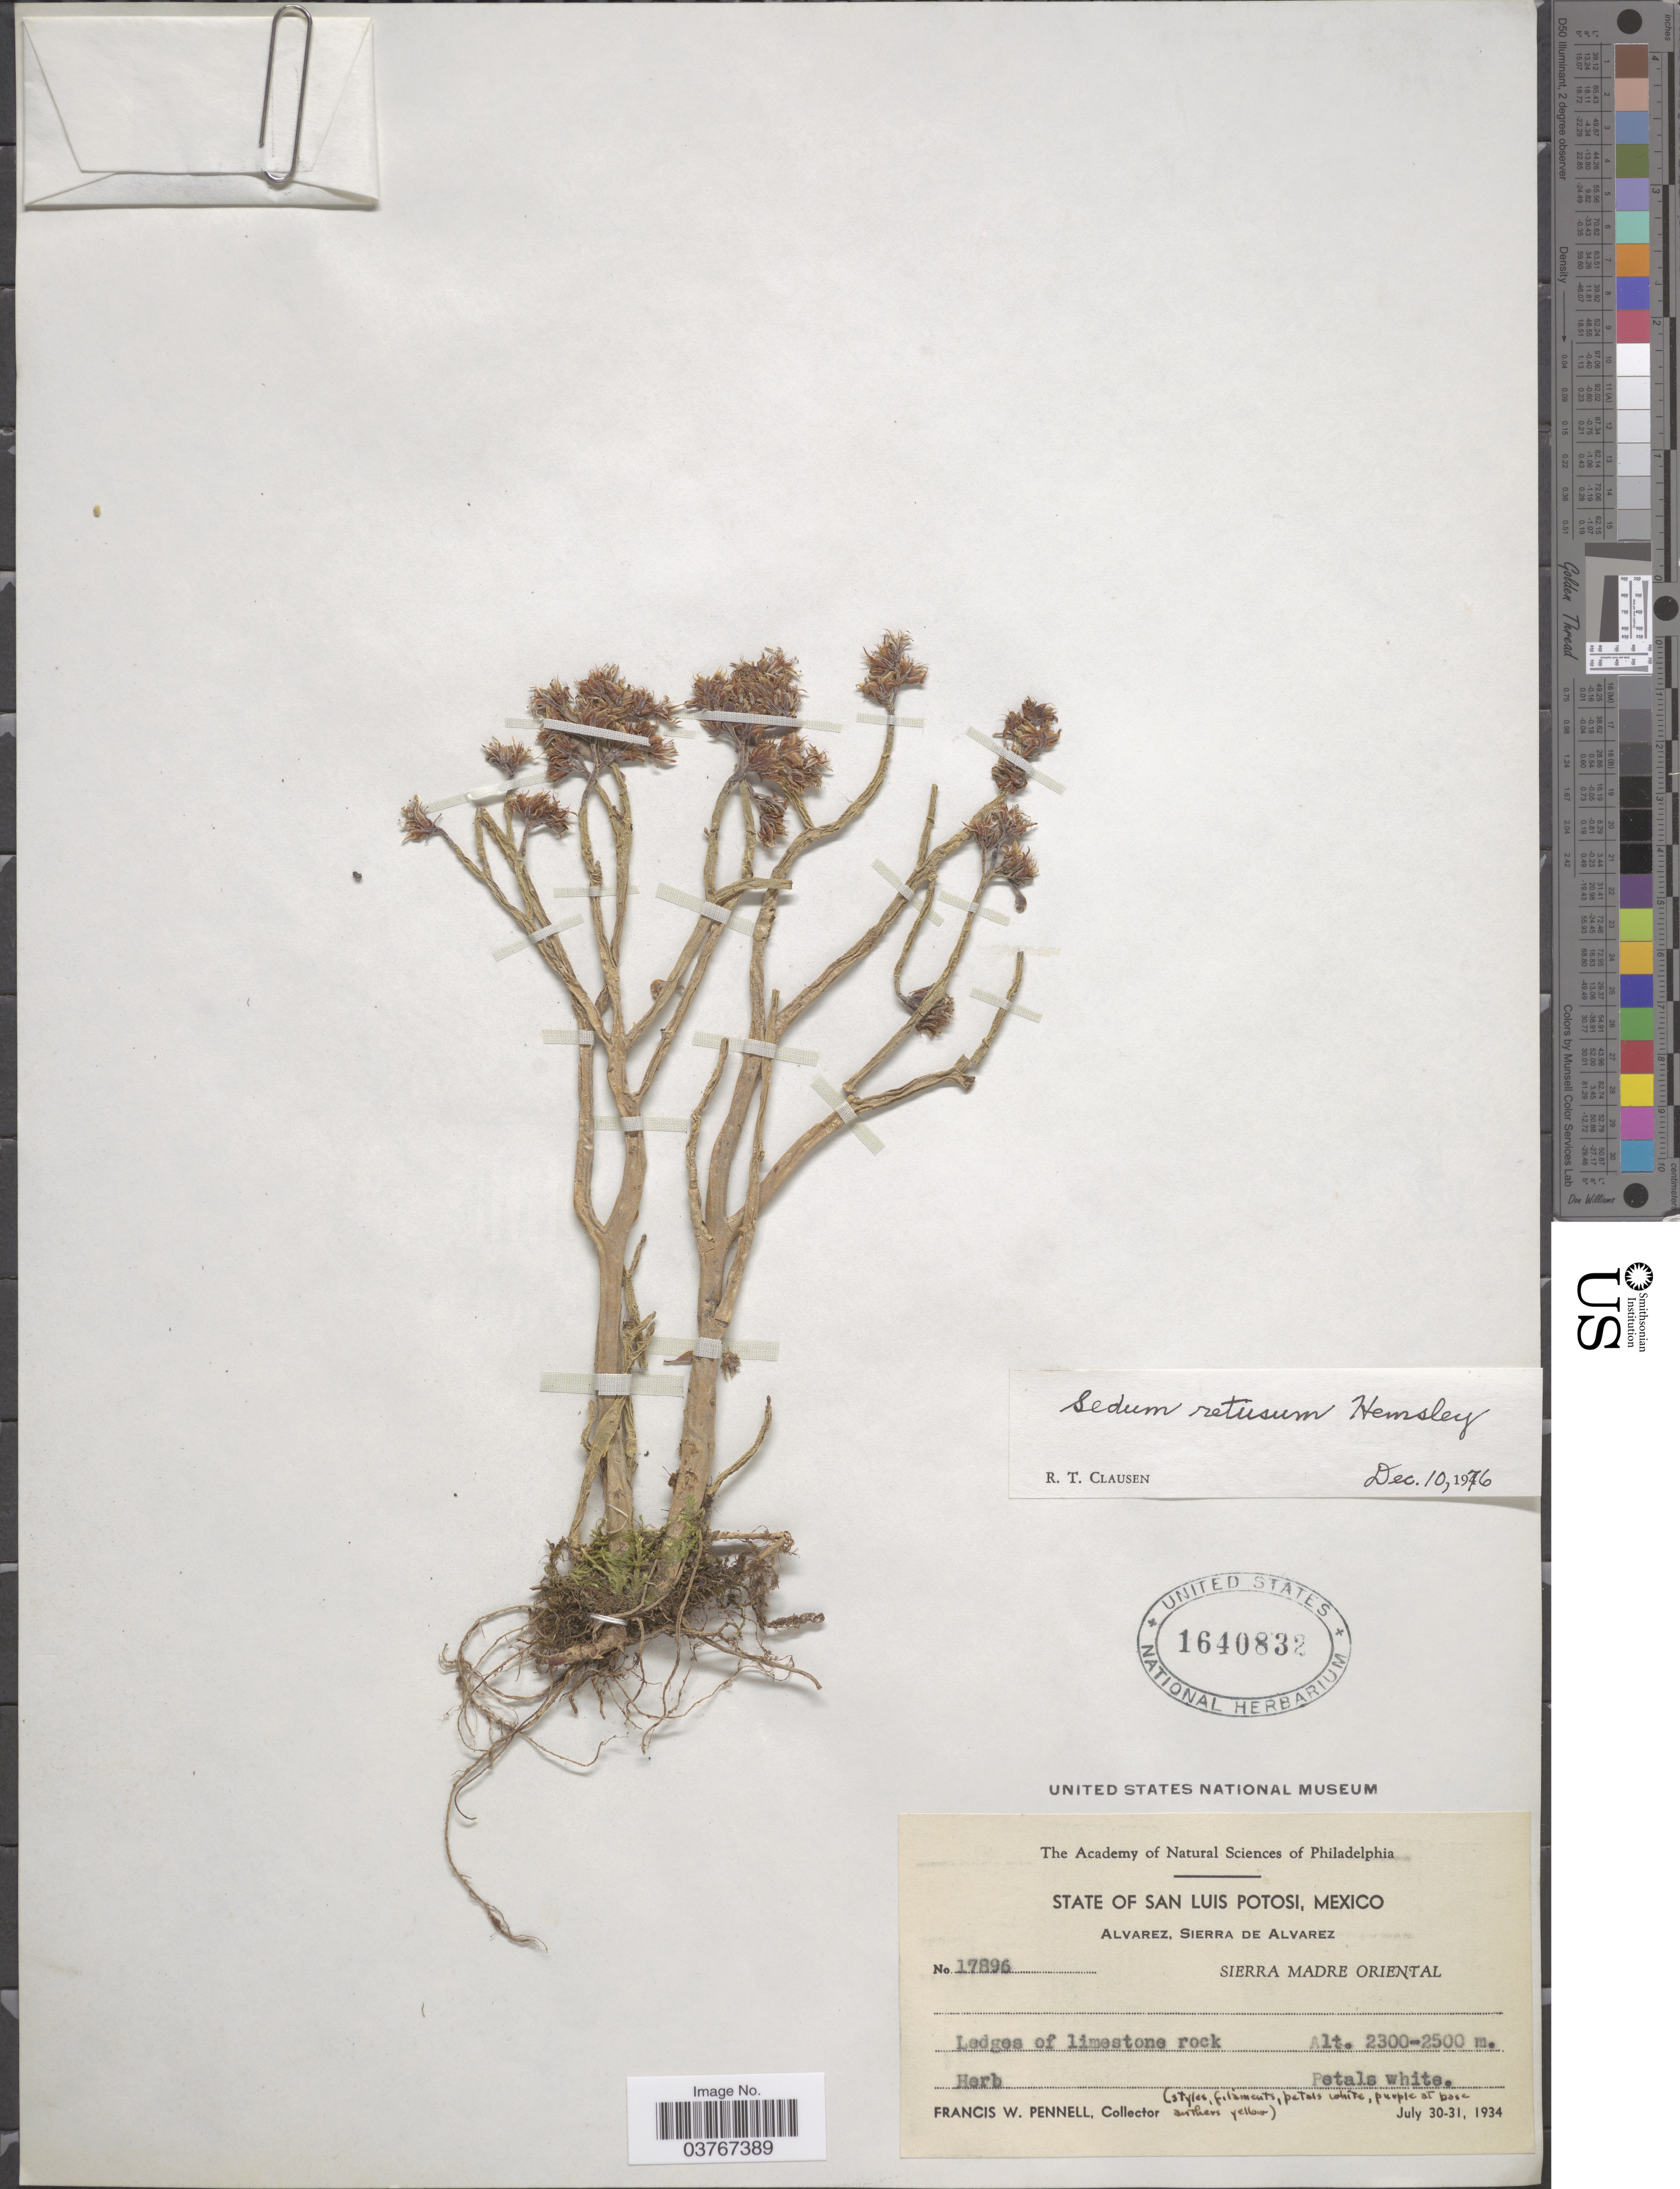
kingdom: Plantae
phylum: Tracheophyta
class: Magnoliopsida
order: Saxifragales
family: Crassulaceae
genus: Sedum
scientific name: Sedum retusum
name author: Hemsl.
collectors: F. W. Pennell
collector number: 17896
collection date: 1934-07-30/1934-07-31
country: Mexico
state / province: San Luis Potosí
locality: State of San Luis Potosi. Alvarez, Sierra de Alvarez. Sierra Madre Oriental.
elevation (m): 2300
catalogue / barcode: US 1640832